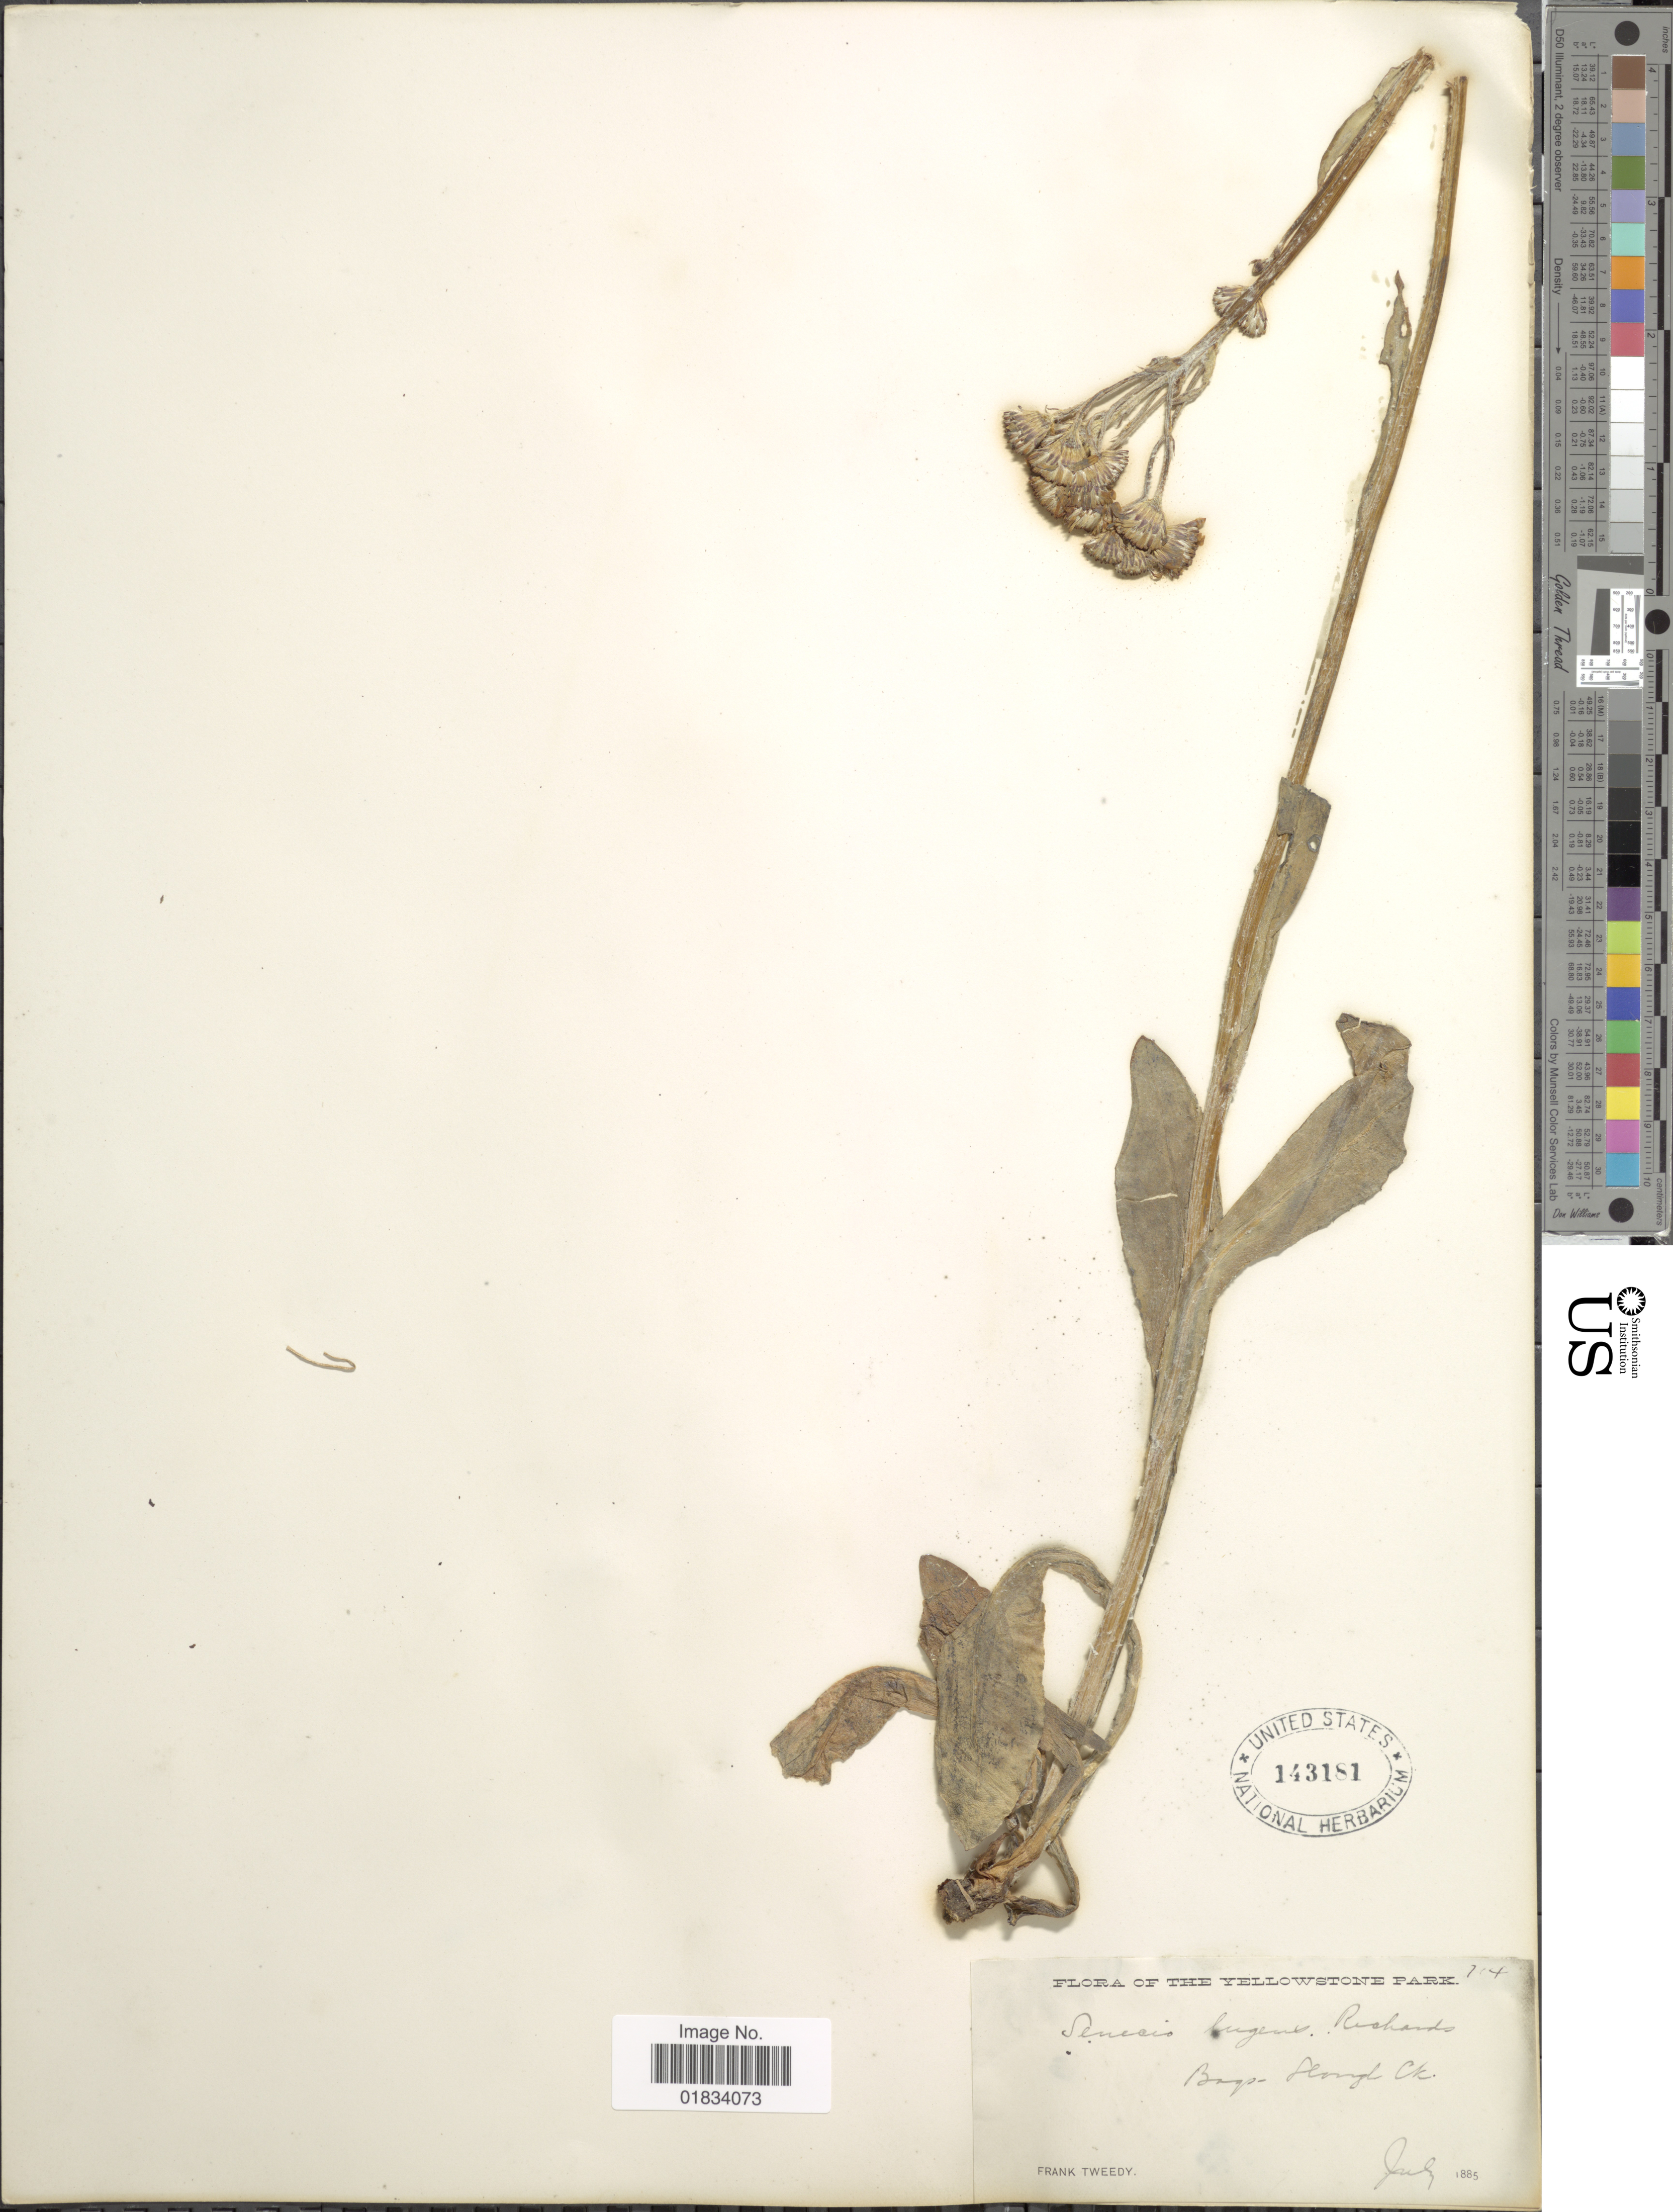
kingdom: Plantae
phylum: Tracheophyta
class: Magnoliopsida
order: Asterales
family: Asteraceae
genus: Senecio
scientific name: Senecio integerrimus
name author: Nutt.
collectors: F. Tweedy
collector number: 714*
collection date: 1885-08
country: United States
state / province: Wyoming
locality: Yellowstone Park, Bogs, Slough Ck.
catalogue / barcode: US 143181